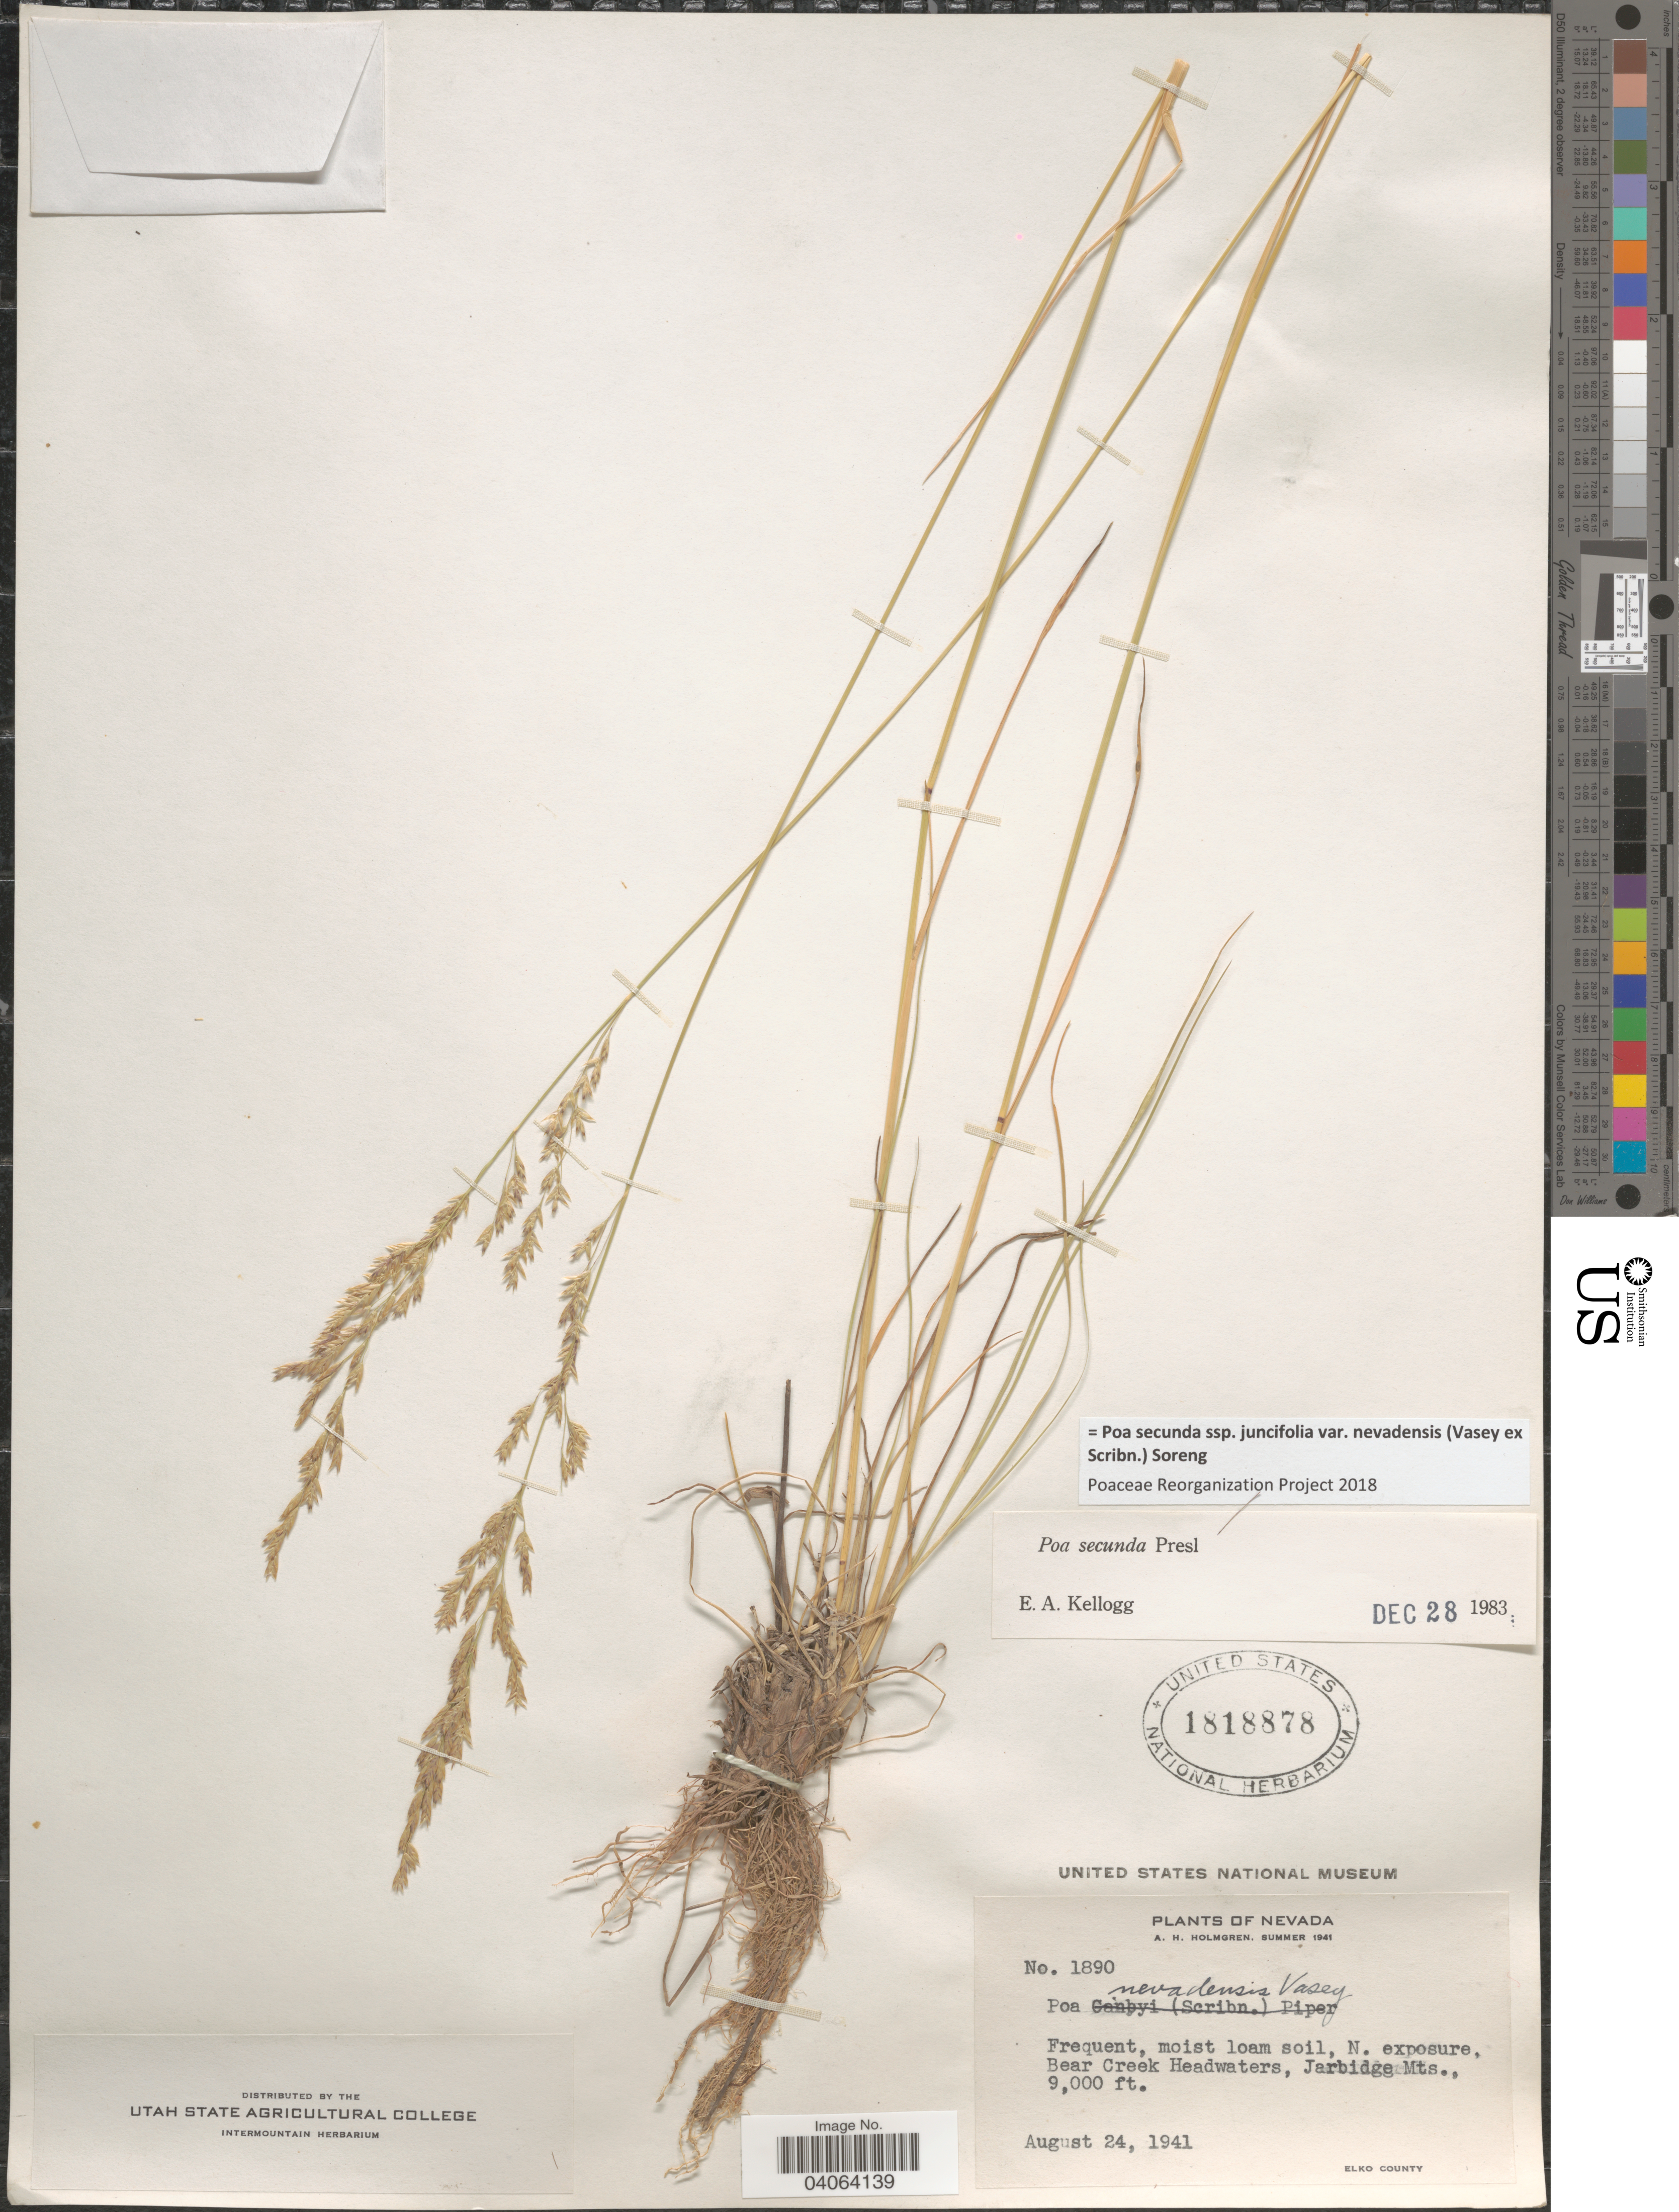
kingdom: Plantae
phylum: Tracheophyta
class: Liliopsida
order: Poales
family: Poaceae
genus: Poa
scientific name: Poa secunda subsp. juncifolia var. nevadensis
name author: (Vasey ex Scribn.) Soreng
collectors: A. H. Holmgren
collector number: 1890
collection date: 1941-08-24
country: United States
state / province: Nevada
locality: N. exposure, Bear Creek Headwaters, Jarbridge Mts. Elko County.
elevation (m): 2743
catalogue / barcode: US 1818878